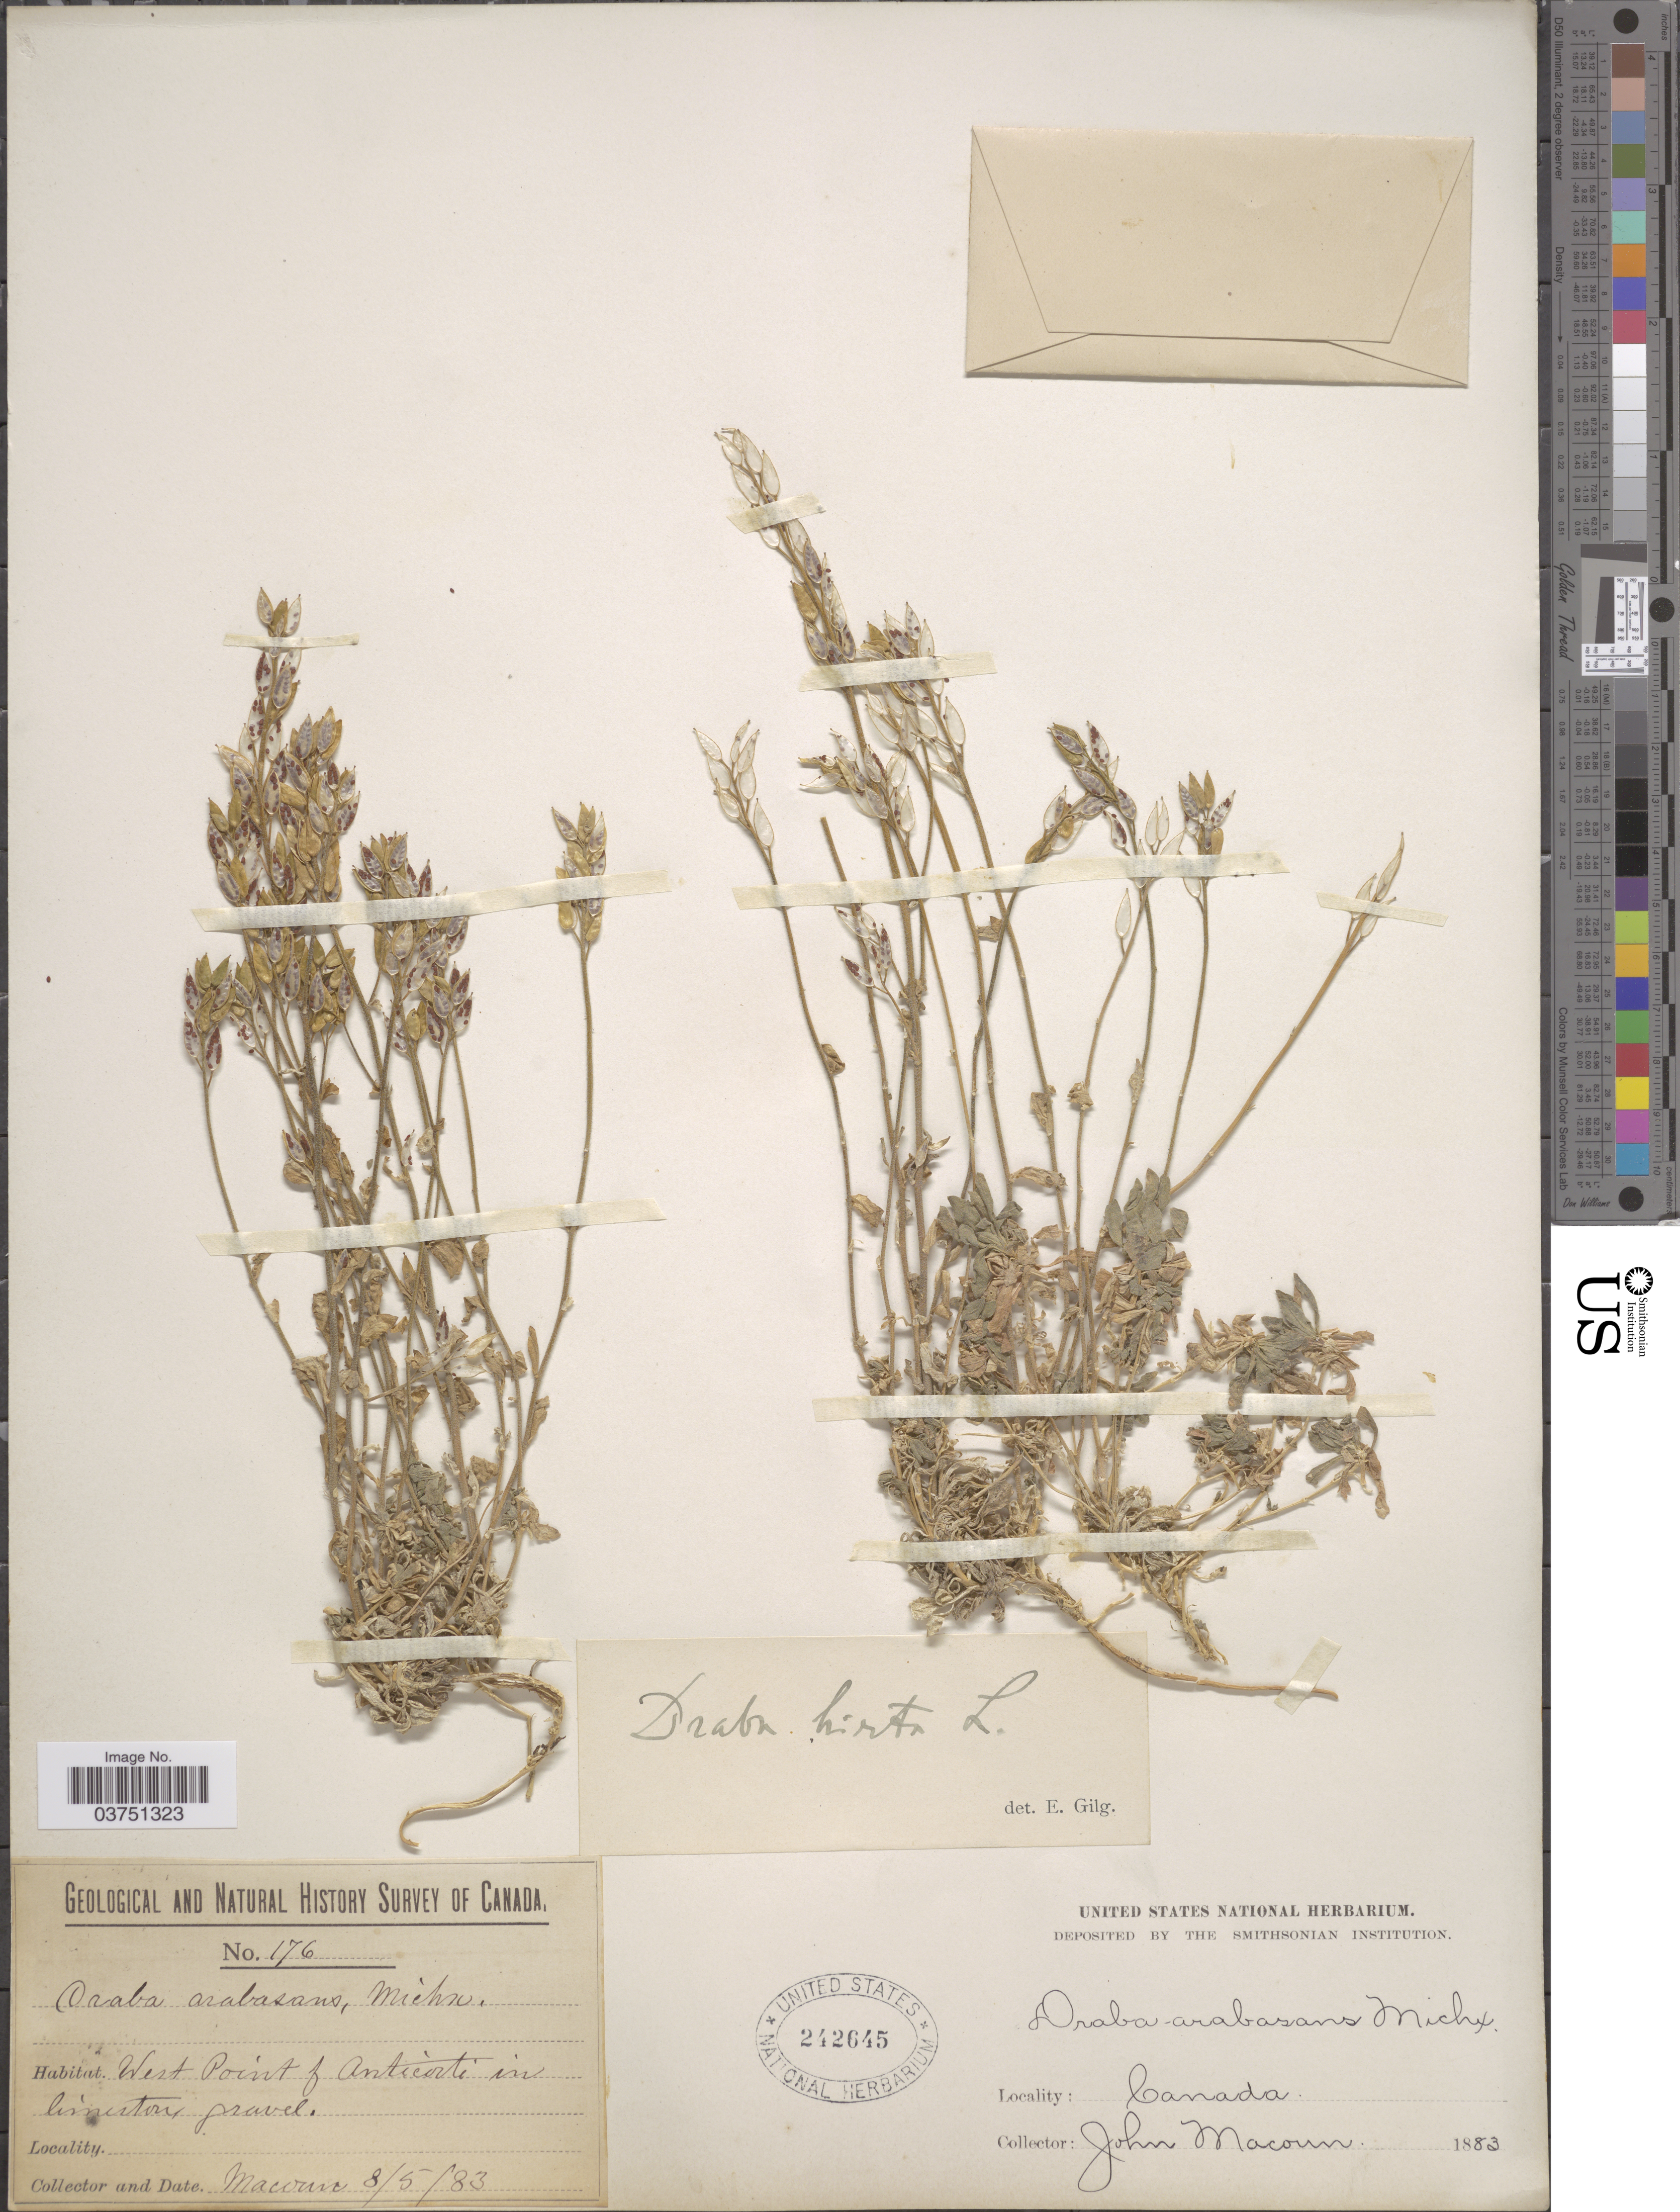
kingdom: Plantae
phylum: Tracheophyta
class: Magnoliopsida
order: Brassicales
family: Brassicaceae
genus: Draba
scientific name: Draba glabella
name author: Pursh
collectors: J. Macoun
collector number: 176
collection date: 1883-08-05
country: Canada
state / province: Quebec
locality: West Point of Anticosti in limestone gravel.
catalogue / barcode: US 242645